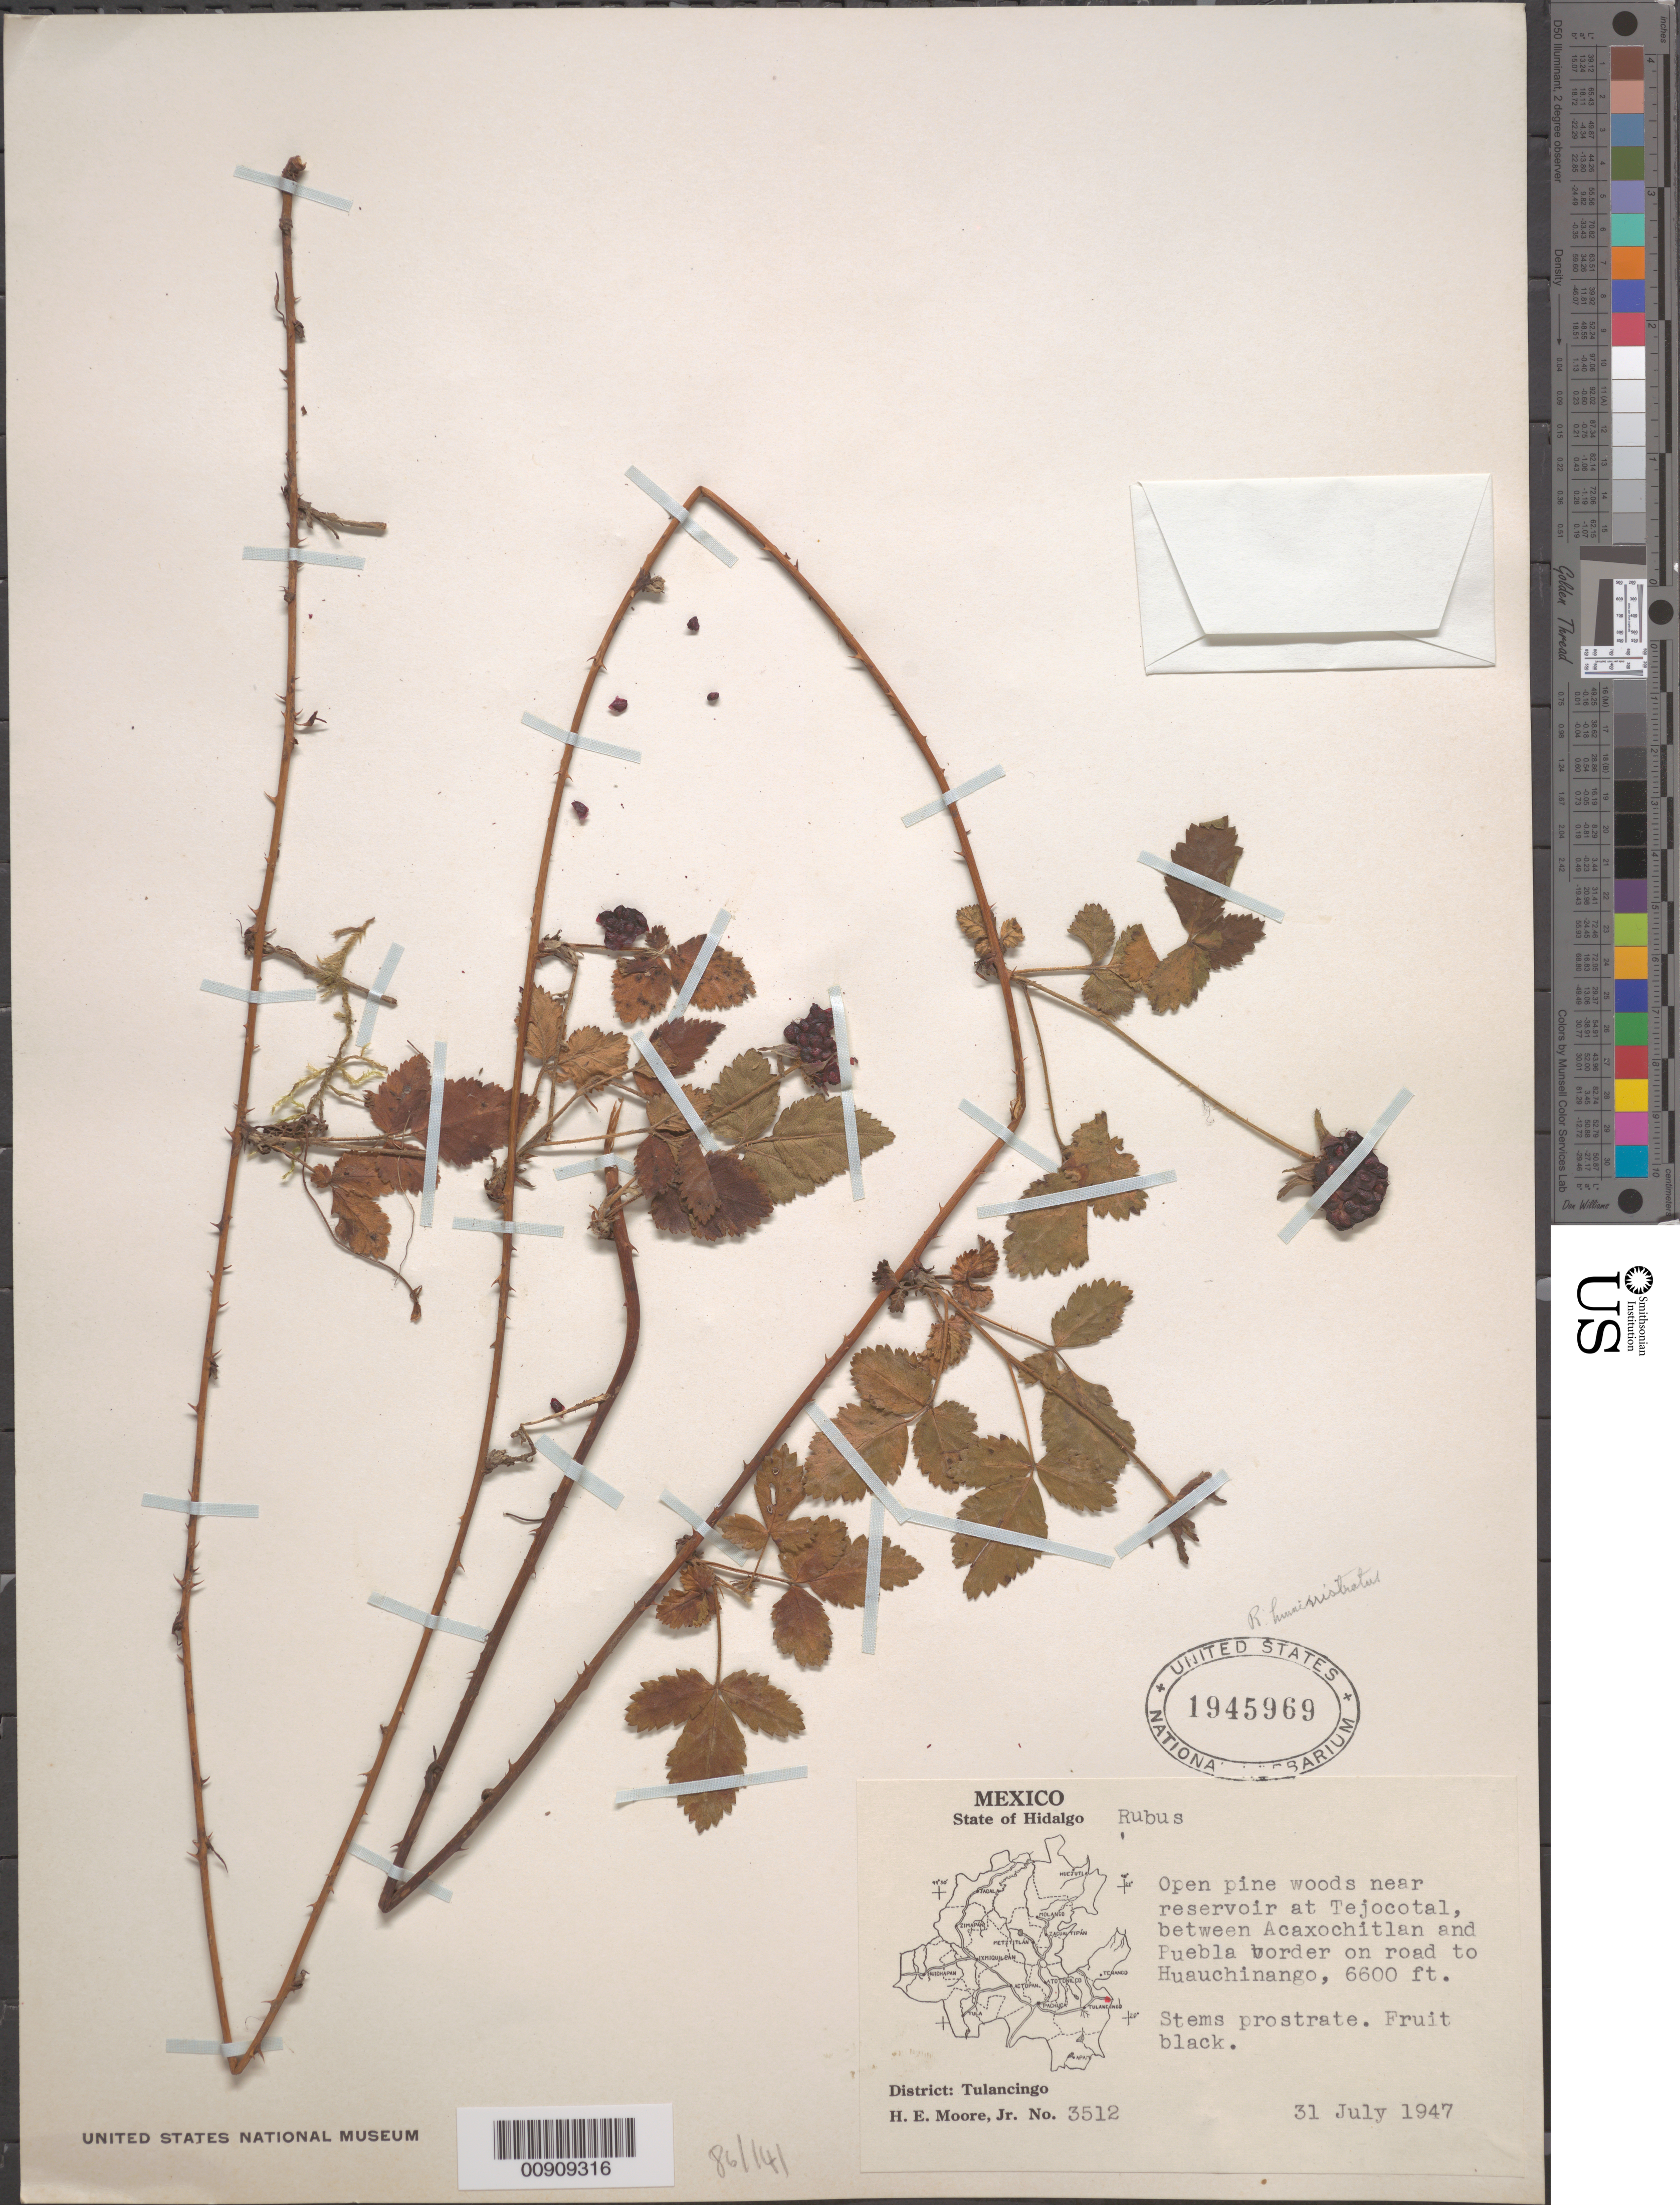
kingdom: Plantae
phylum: Tracheophyta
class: Magnoliopsida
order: Rosales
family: Rosaceae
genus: Rubus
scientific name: Rubus sp.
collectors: H. E. Moore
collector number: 3512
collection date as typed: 31 Jul 1947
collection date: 1947-07-31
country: Mexico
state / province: Hidalgo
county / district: Tulancingo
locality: Tejocotal between Acaxochitlan and Puebla border on road to Huachinango. District Tulancingo, State of Hidalgo.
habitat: Open pine woods near reservoir.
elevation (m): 2012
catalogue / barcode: US 1945969